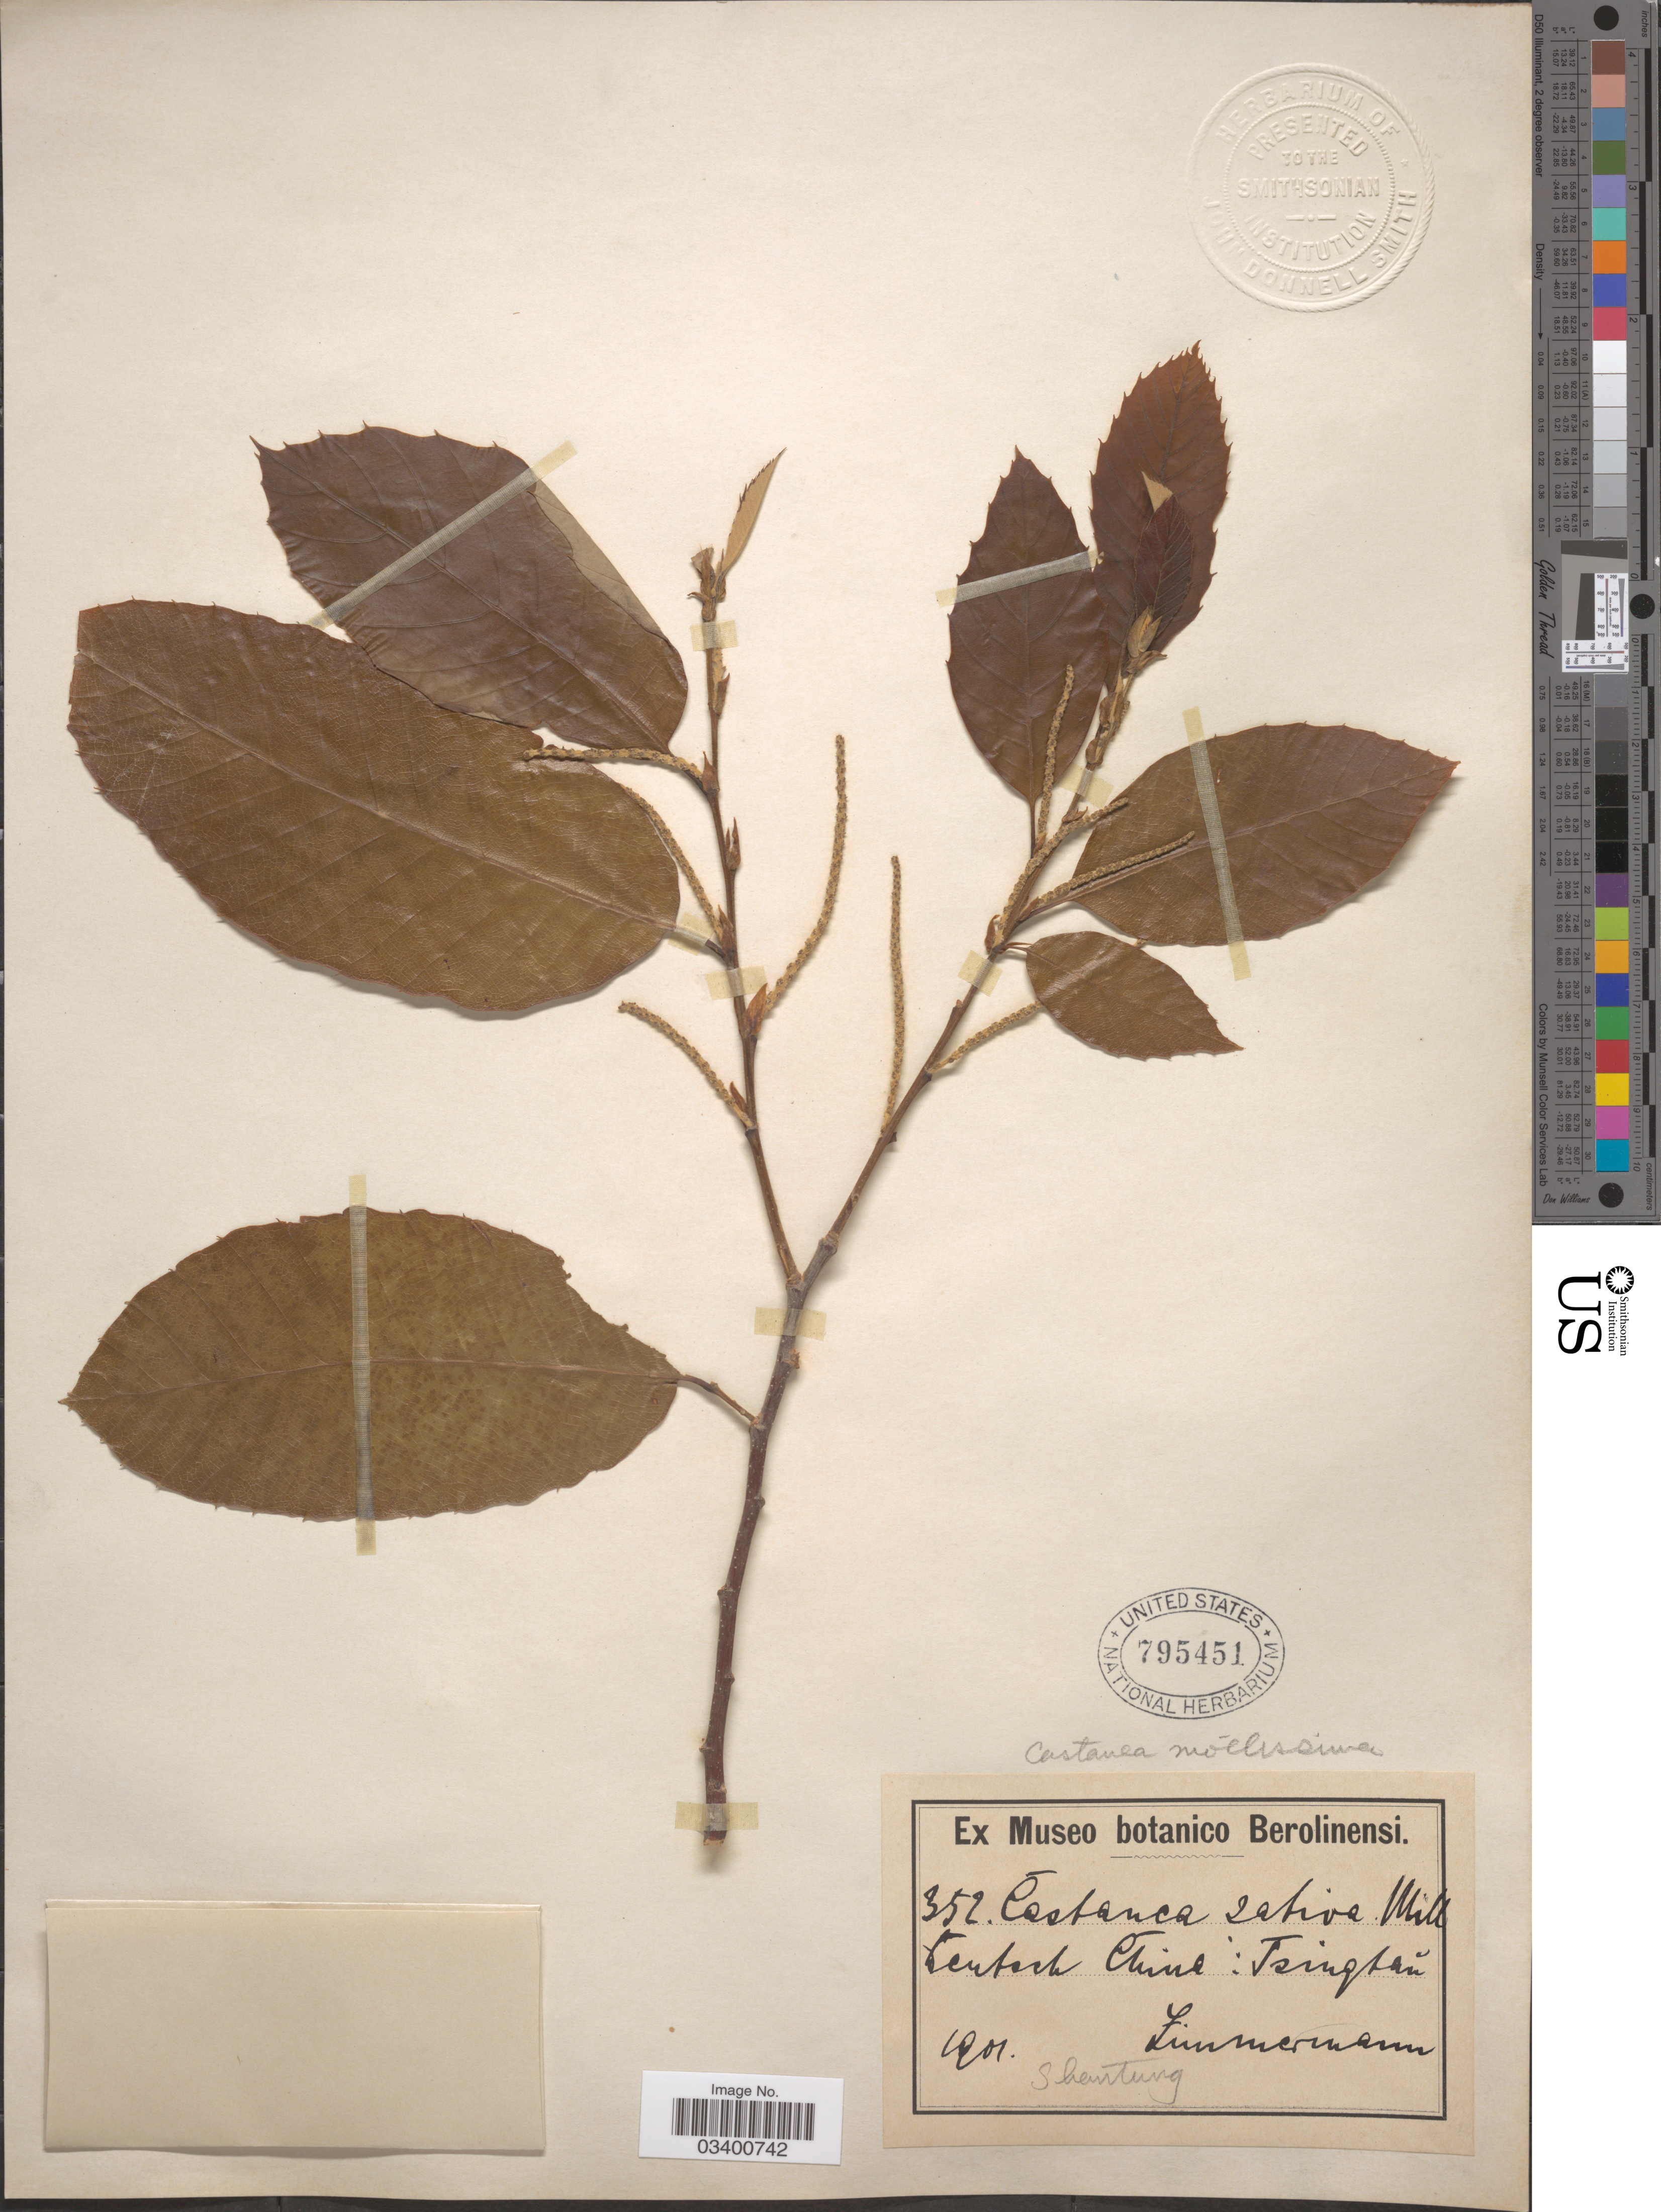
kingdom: Plantae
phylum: Tracheophyta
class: Magnoliopsida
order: Fagales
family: Fagaceae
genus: Castanea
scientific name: Castanea mollissima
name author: Blume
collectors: -. Zimmermann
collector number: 352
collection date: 1901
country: China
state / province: Shandong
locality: Deutsch Chine: Tsingtáu. Shantung.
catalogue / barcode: US 795451